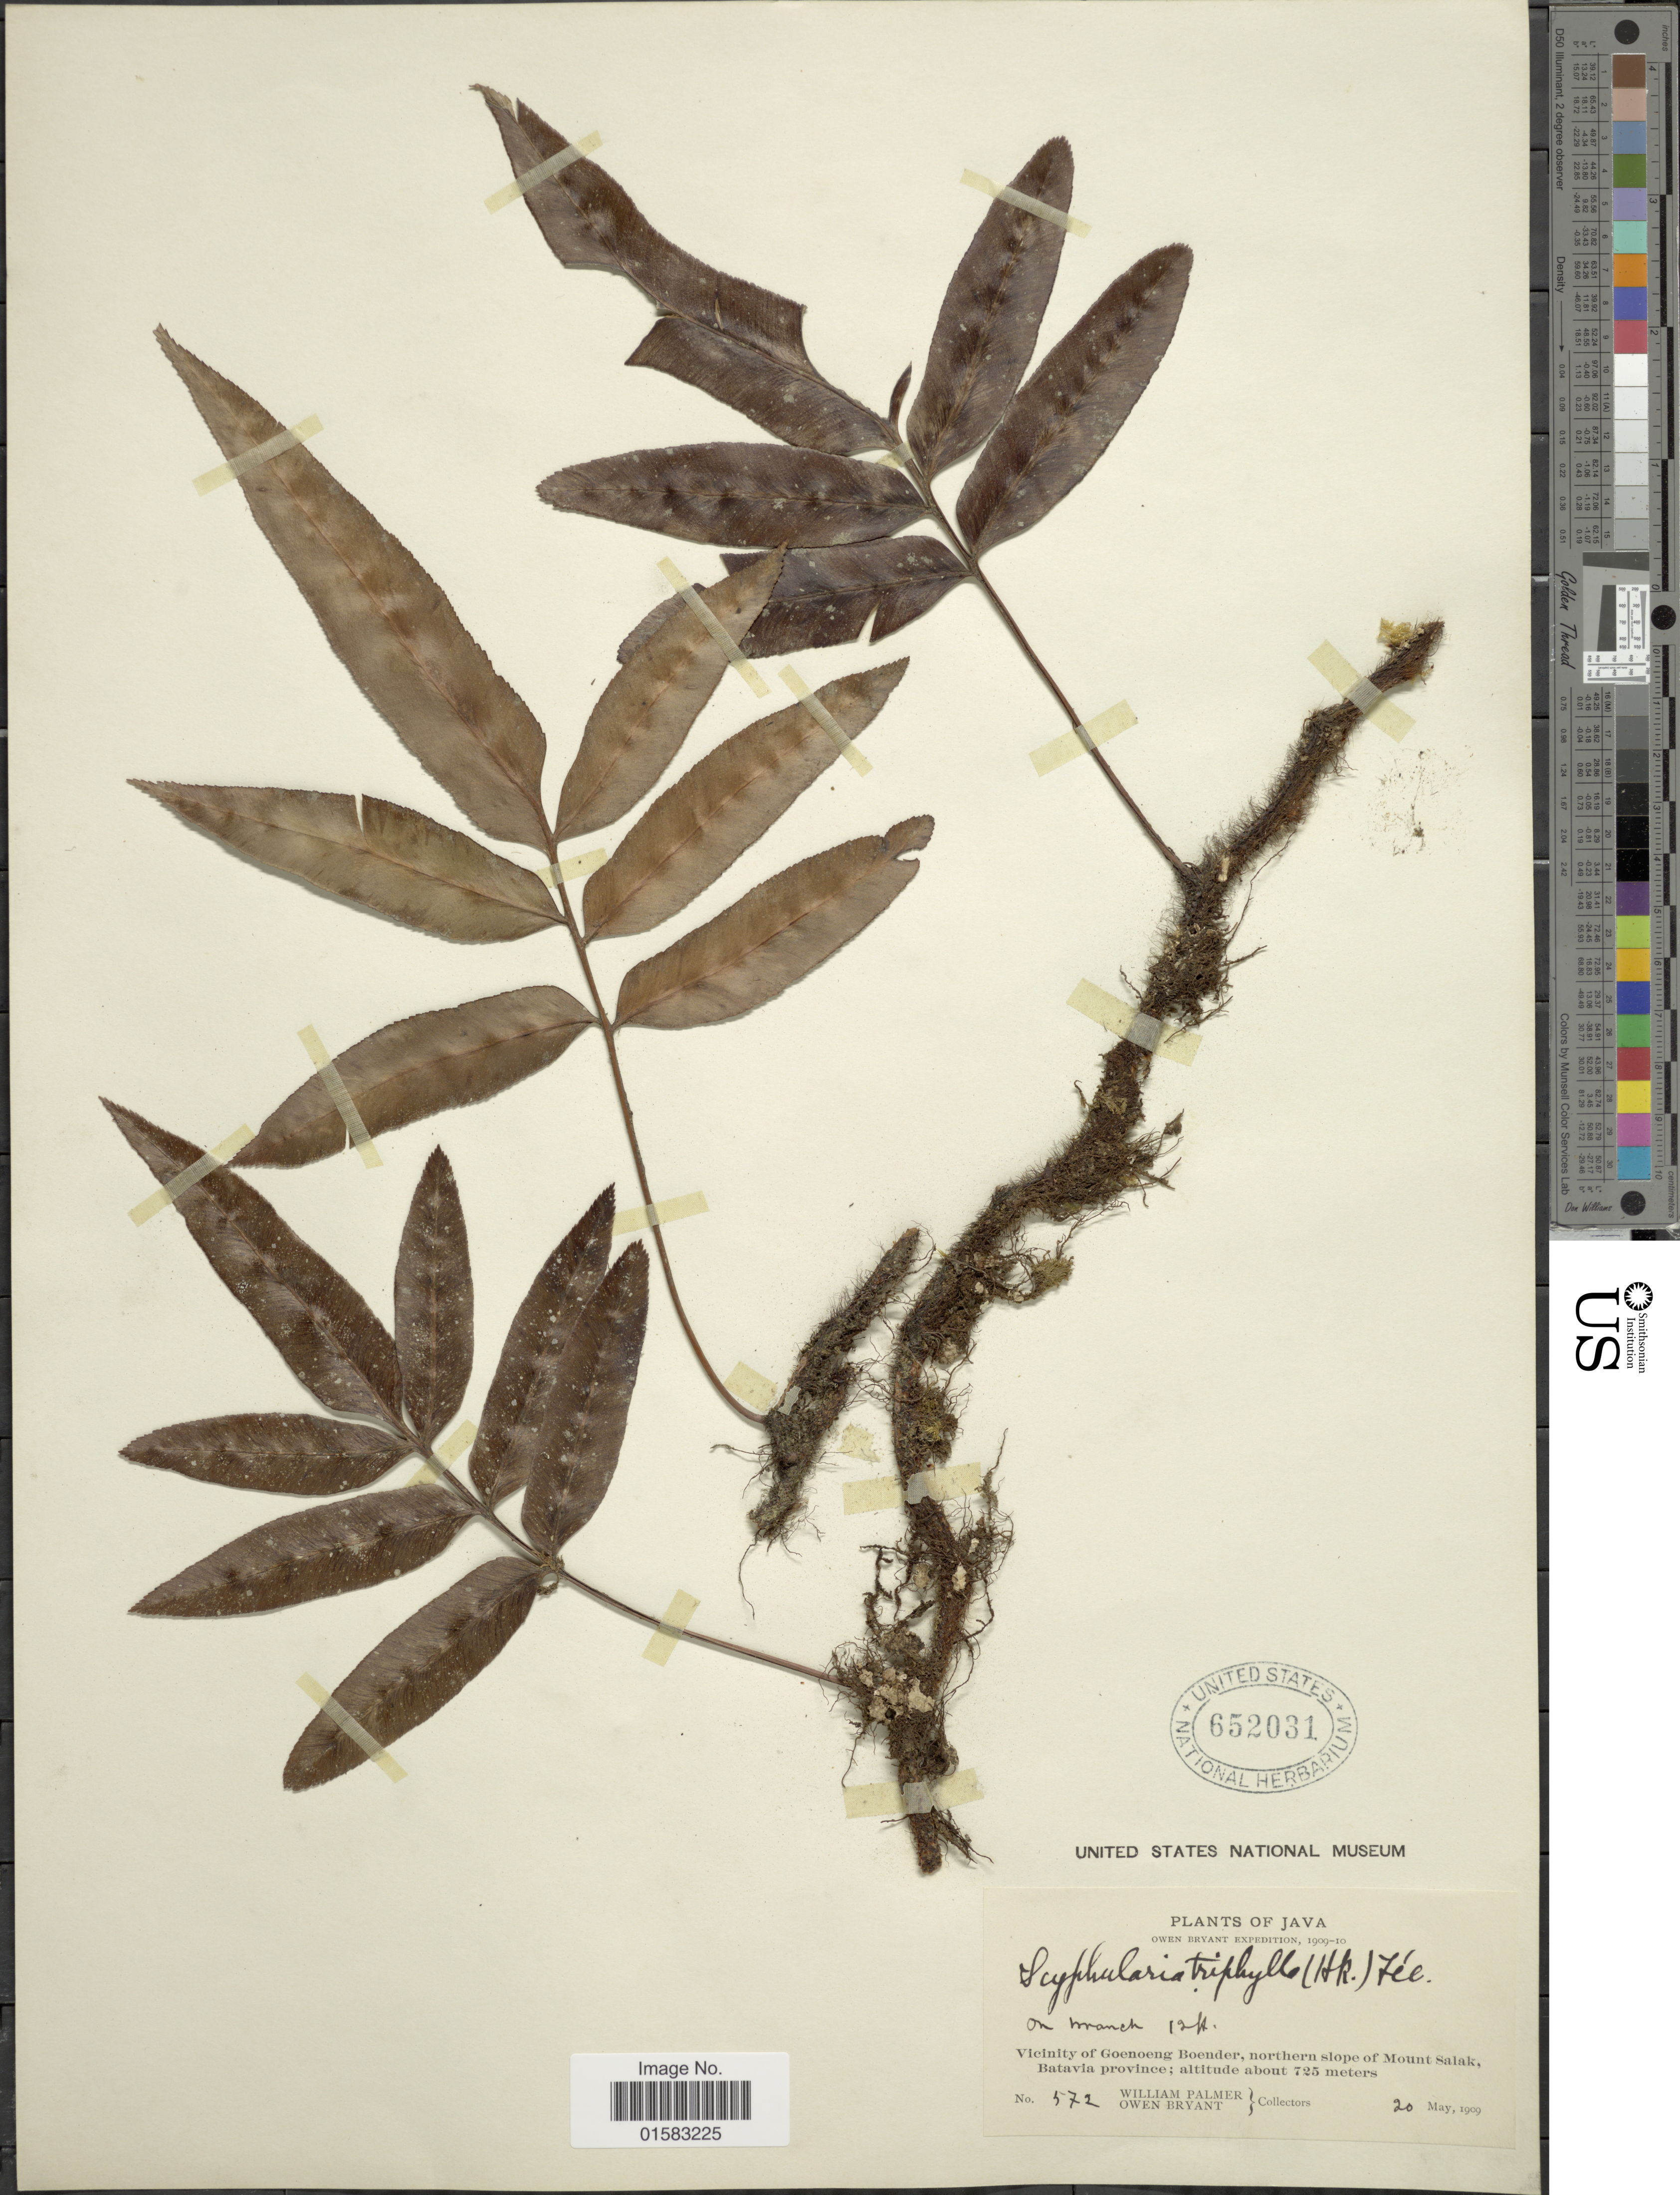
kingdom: Plantae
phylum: Tracheophyta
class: Polypodiopsida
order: Polypodiales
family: Davalliaceae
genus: Davallia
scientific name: Davallia pentaphylla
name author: Blume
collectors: W. Palmer & O. Bryant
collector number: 572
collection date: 1909-05-20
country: Indonesia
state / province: Java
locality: Vicinity of Goenoeng Boender, northern slope of Mount Salak, Batavia Province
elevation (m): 725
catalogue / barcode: US 652031